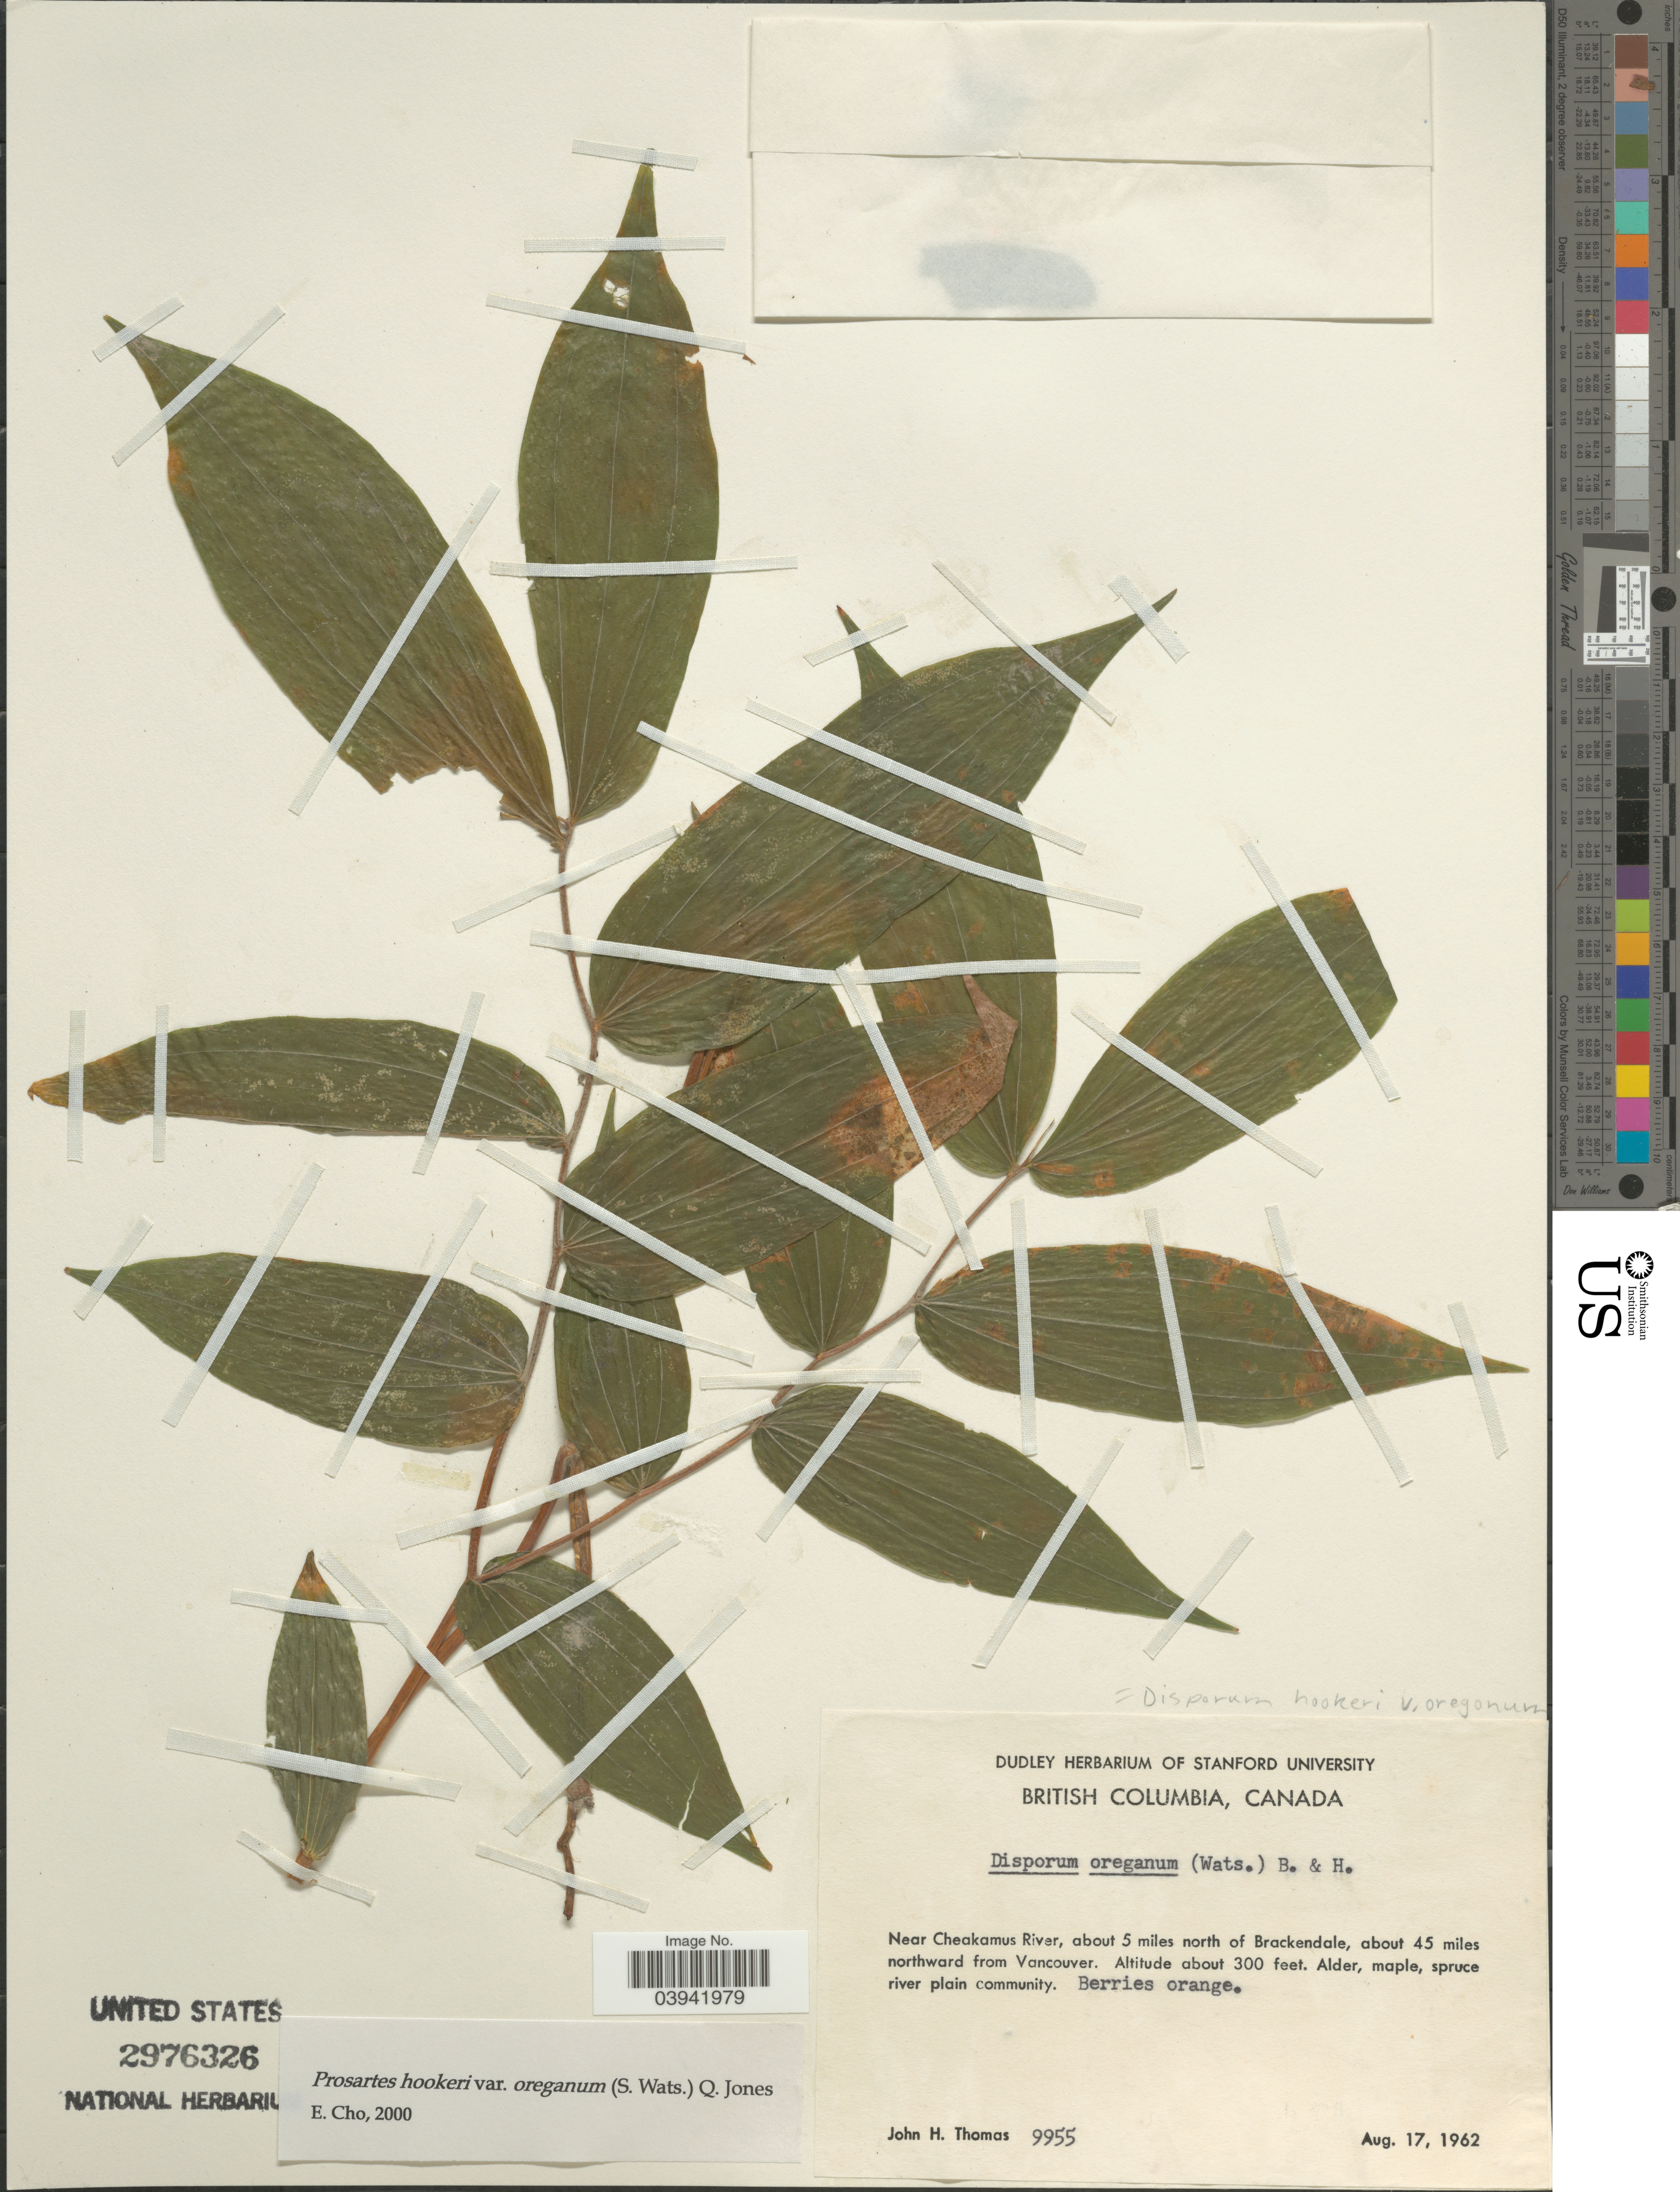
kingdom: Plantae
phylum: Tracheophyta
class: Liliopsida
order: Liliales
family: Liliaceae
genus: Prosartes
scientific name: Prosartes hookeri var. oregana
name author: (S. Watson) Kartesz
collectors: J. H. Thomas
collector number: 9955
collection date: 1962-08-17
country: Canada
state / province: British Columbia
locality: Near Cheakamus River, about 5 miles north of Brackendal, about 45 miles northward from Vancouver.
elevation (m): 91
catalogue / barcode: US 2976326